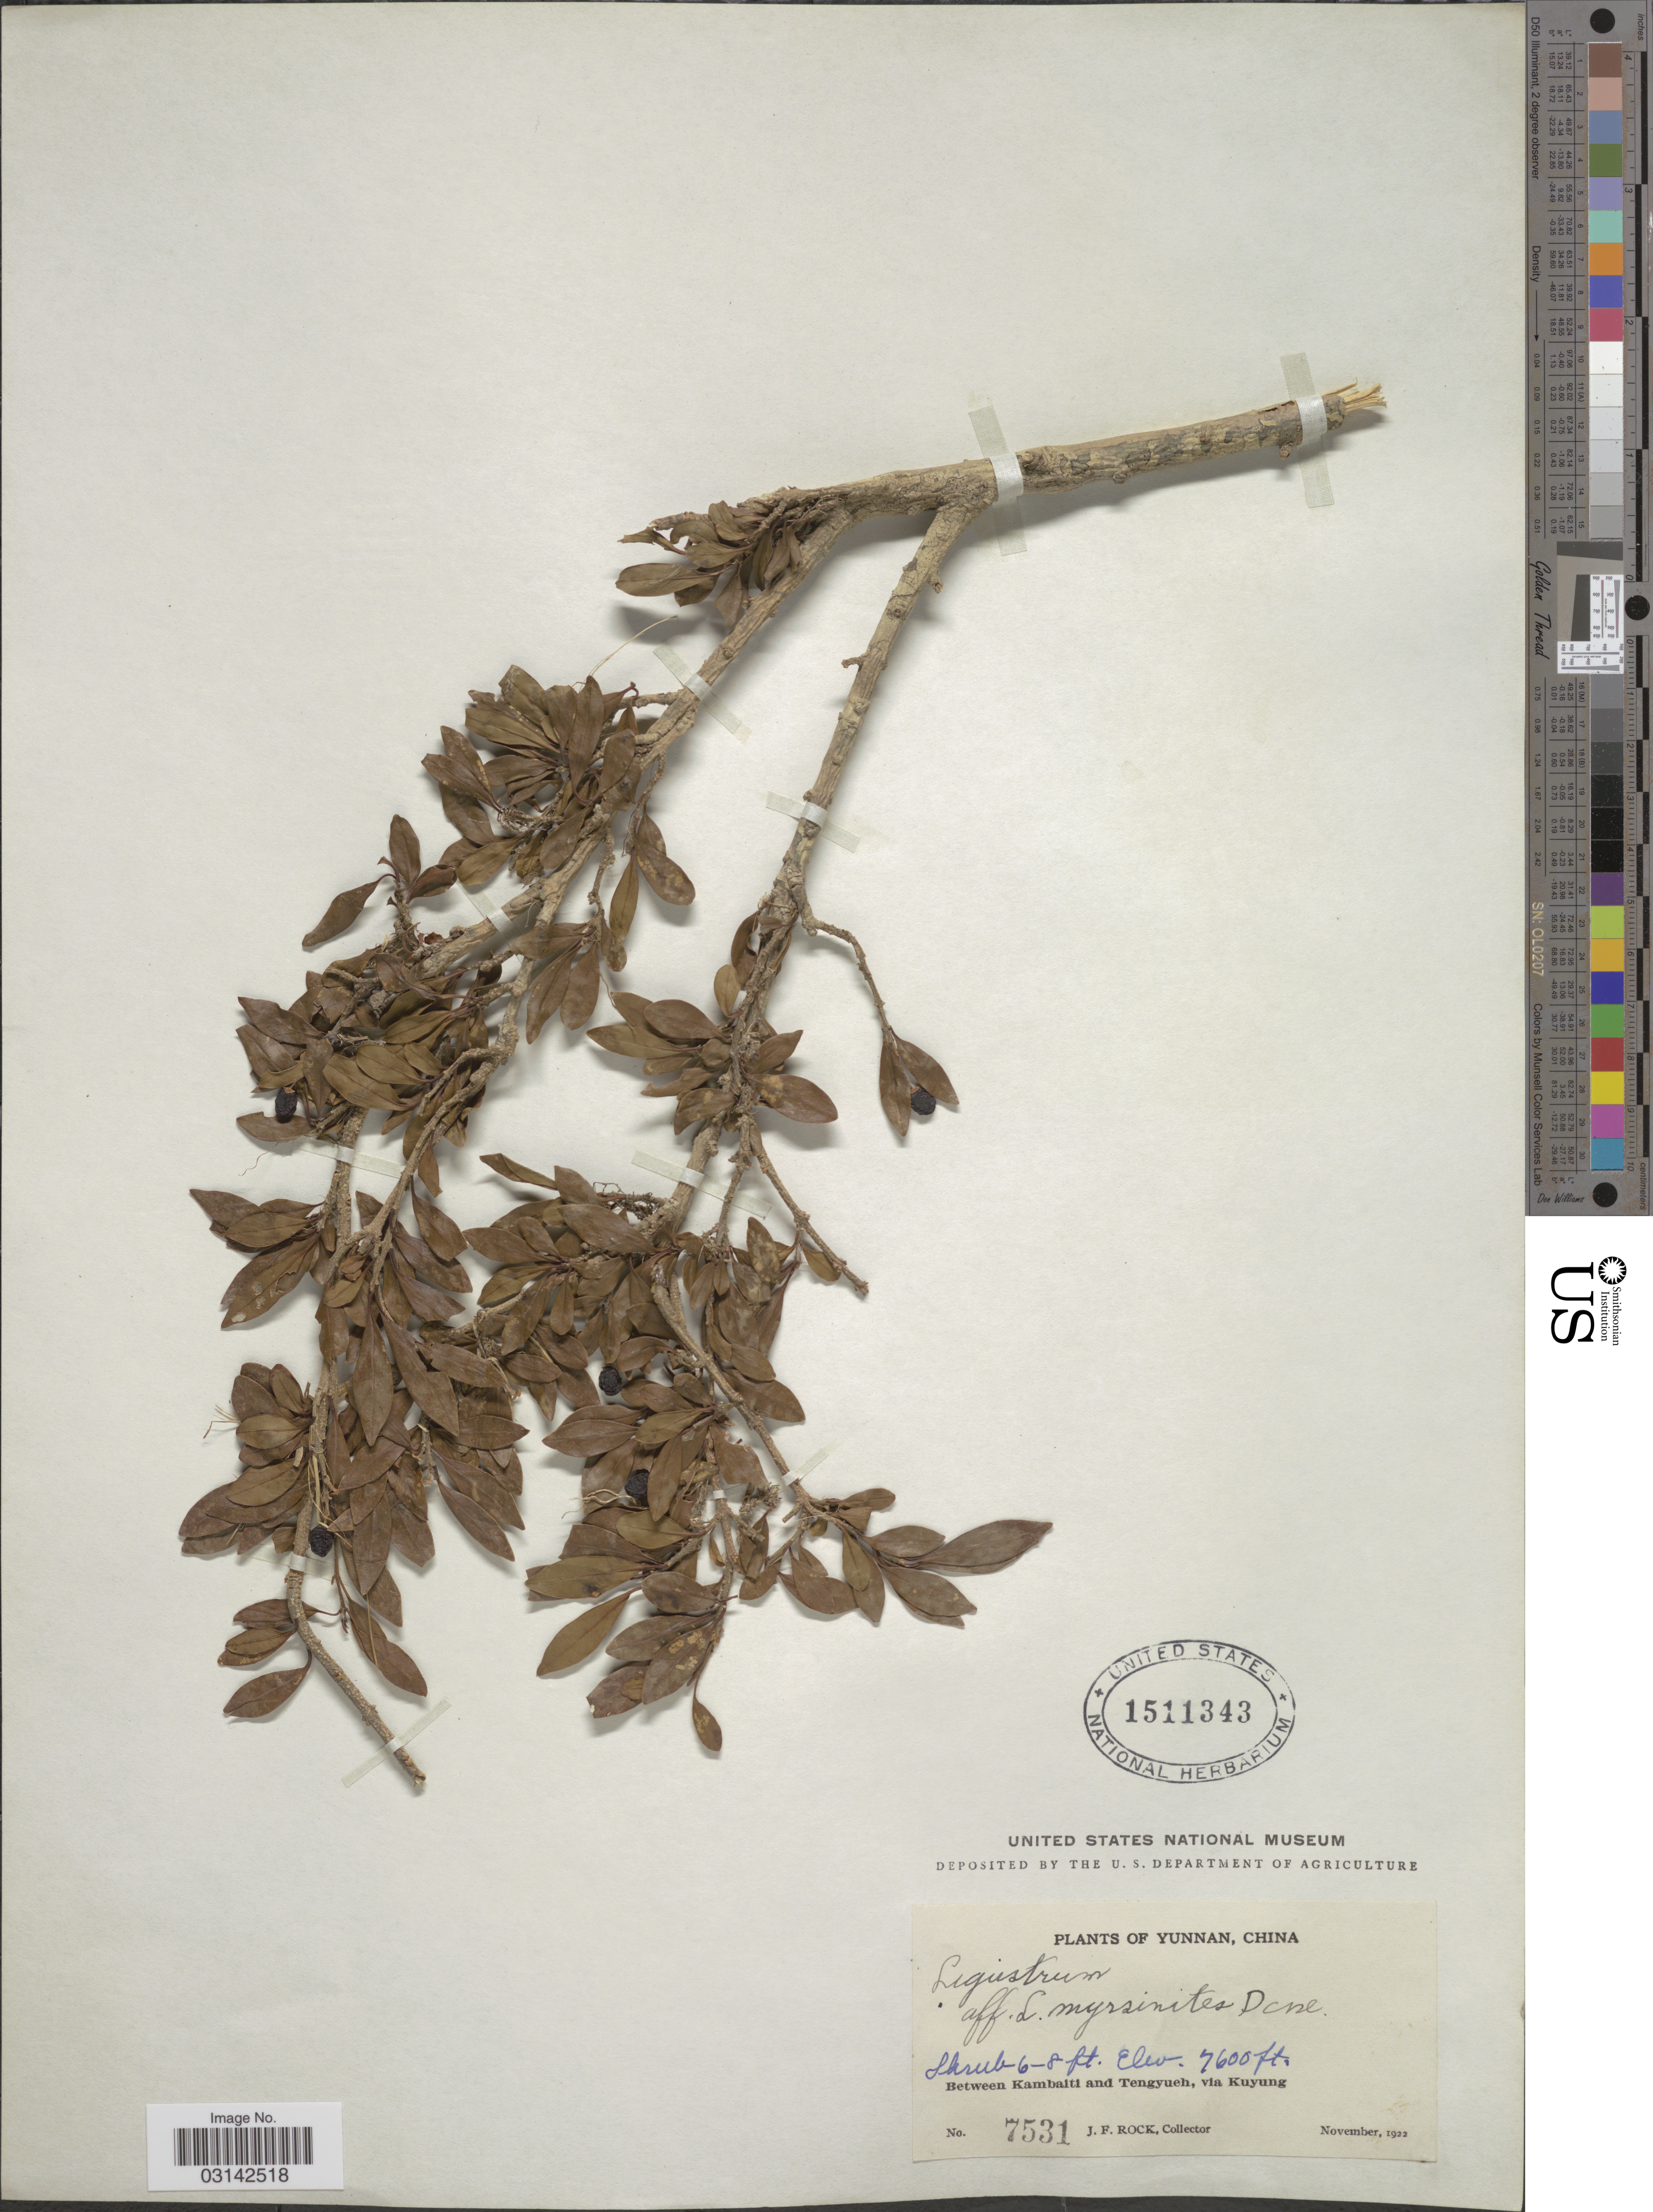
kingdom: Plantae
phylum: Tracheophyta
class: Magnoliopsida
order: Lamiales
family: Oleaceae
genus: Ligustrum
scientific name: Ligustrum myrsinites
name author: Decne.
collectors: J. Rock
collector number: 7531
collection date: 1922-11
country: China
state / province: Yunnan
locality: Between Kambaiti and Tengyueh, via Kuyung.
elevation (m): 2316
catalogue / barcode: US 1511343